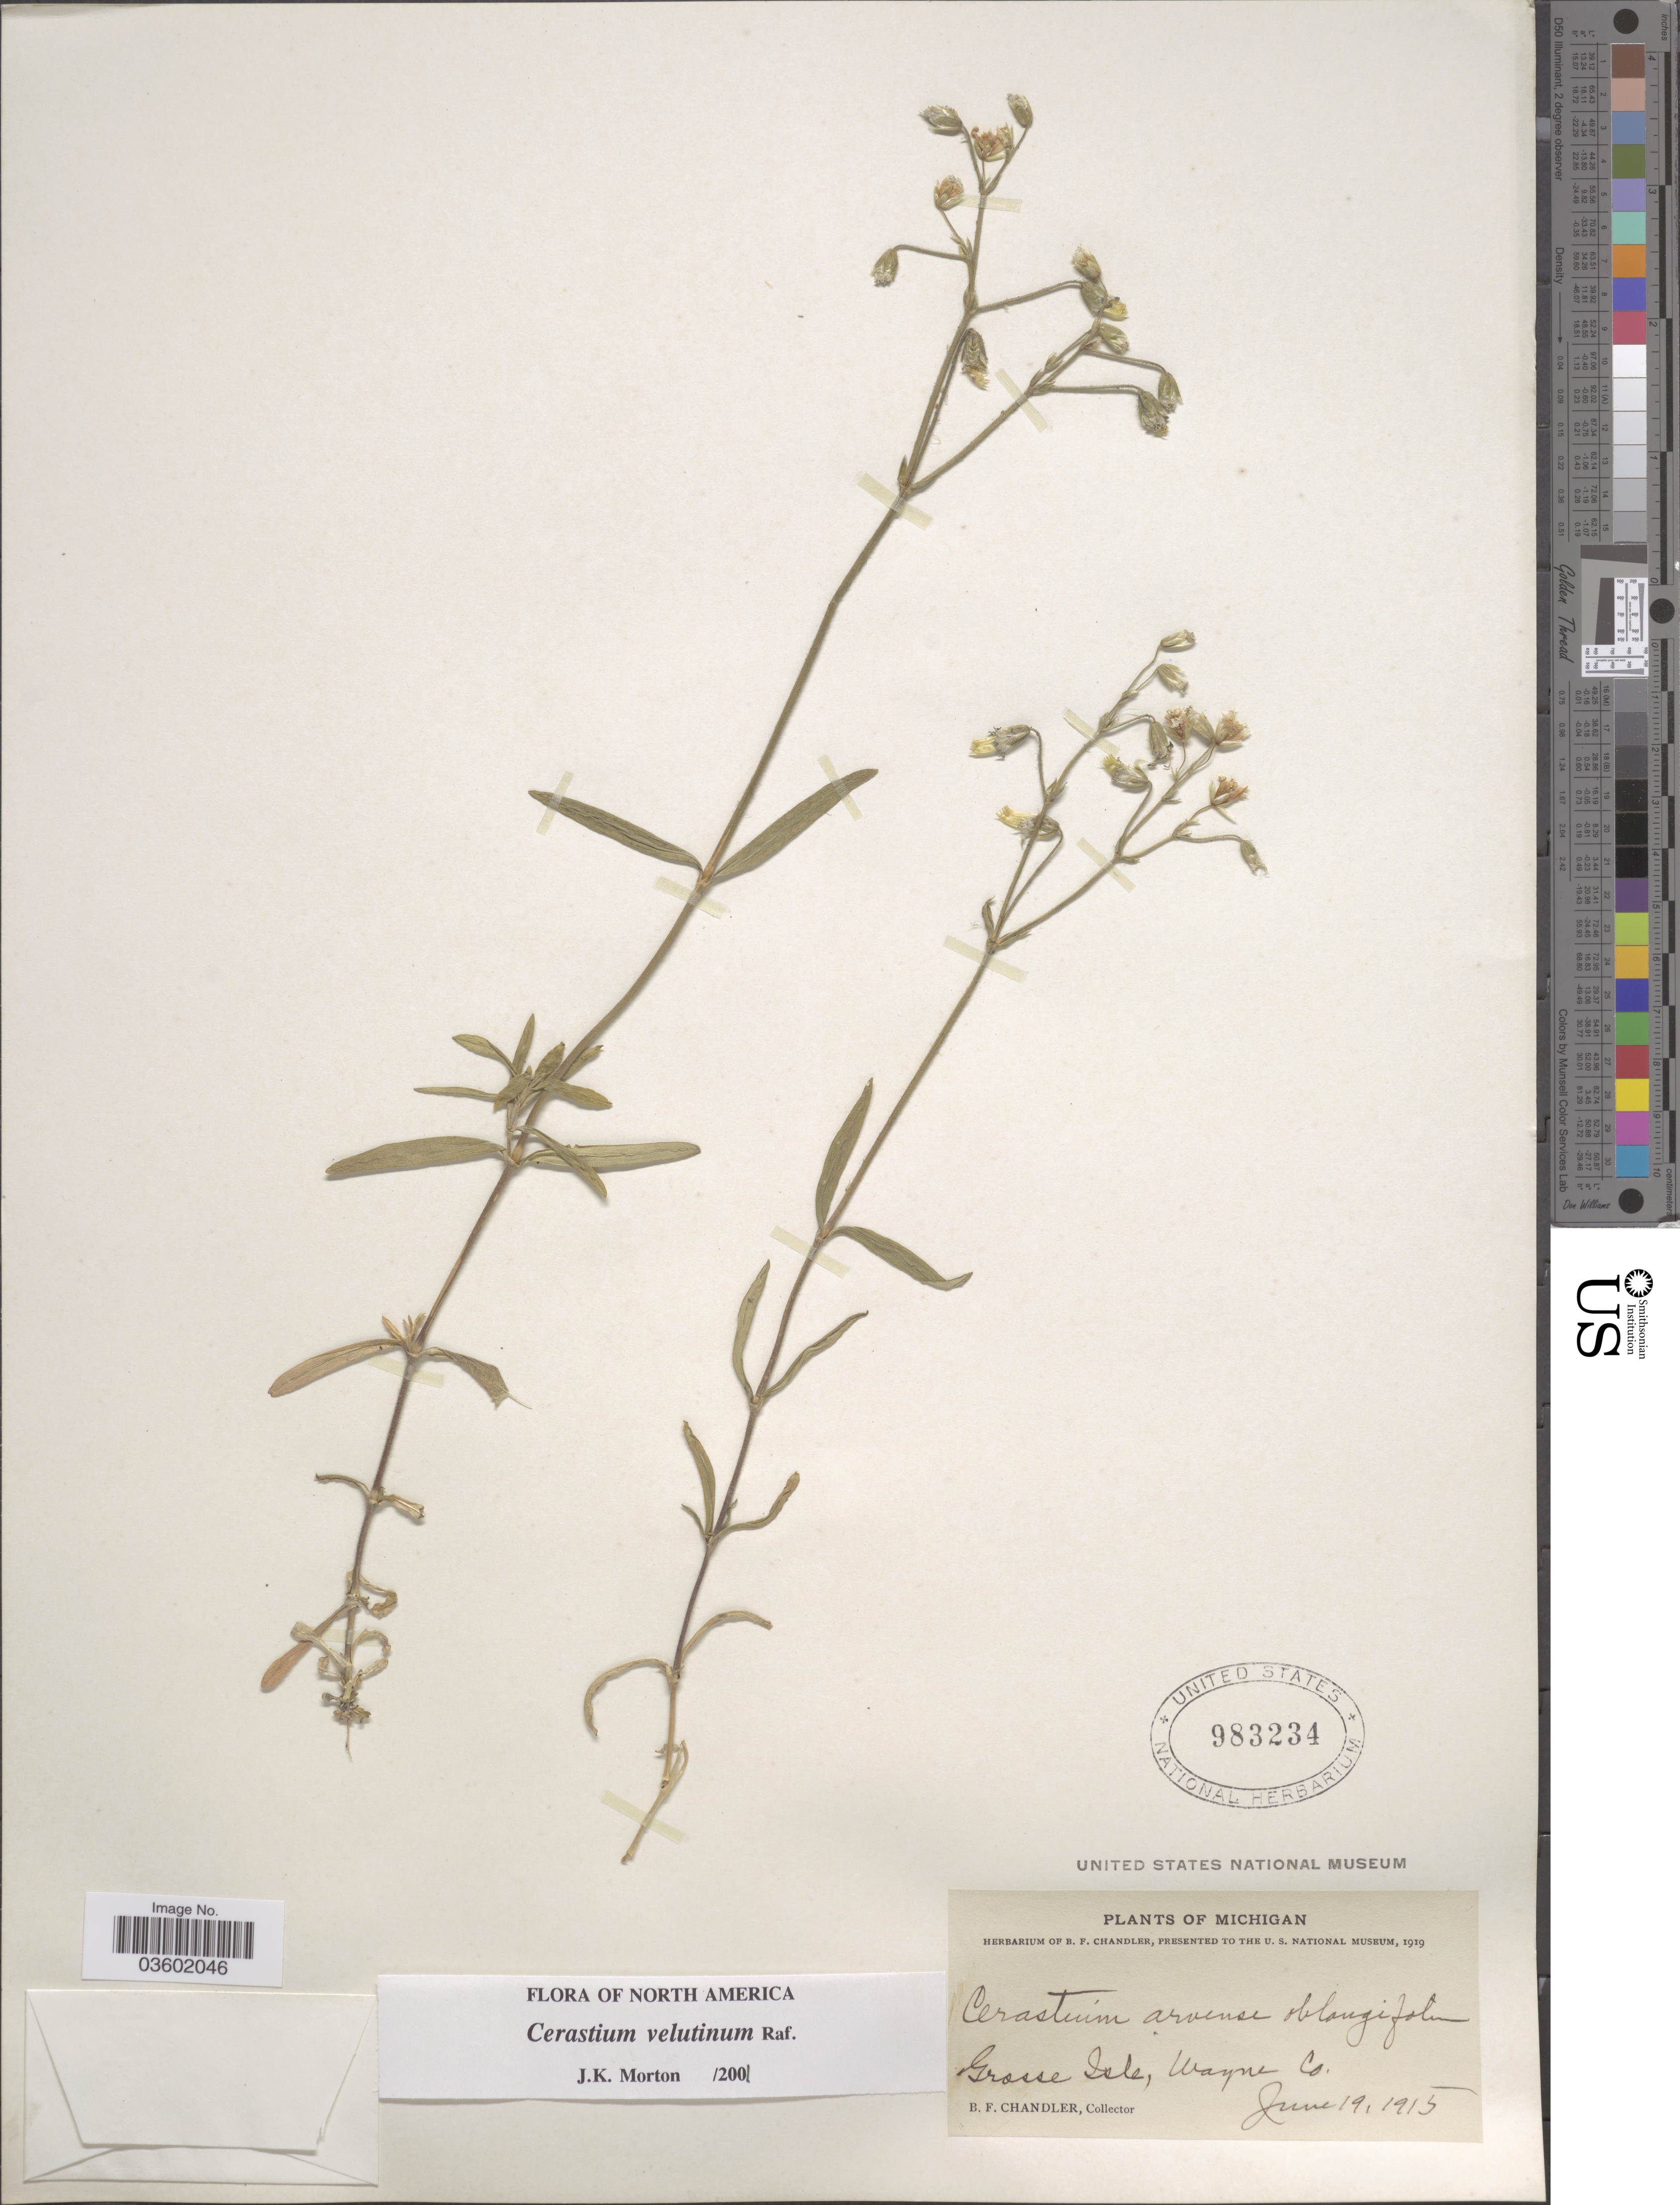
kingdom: Plantae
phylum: Tracheophyta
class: Magnoliopsida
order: Caryophyllales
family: Caryophyllaceae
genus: Cerastium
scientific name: Cerastium velutinum var. velutinum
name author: Raf.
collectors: B. F. Chandler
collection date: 1915-06-19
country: United States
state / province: Michigan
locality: Grosse Isle, Wayne Co.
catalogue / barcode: US 983234